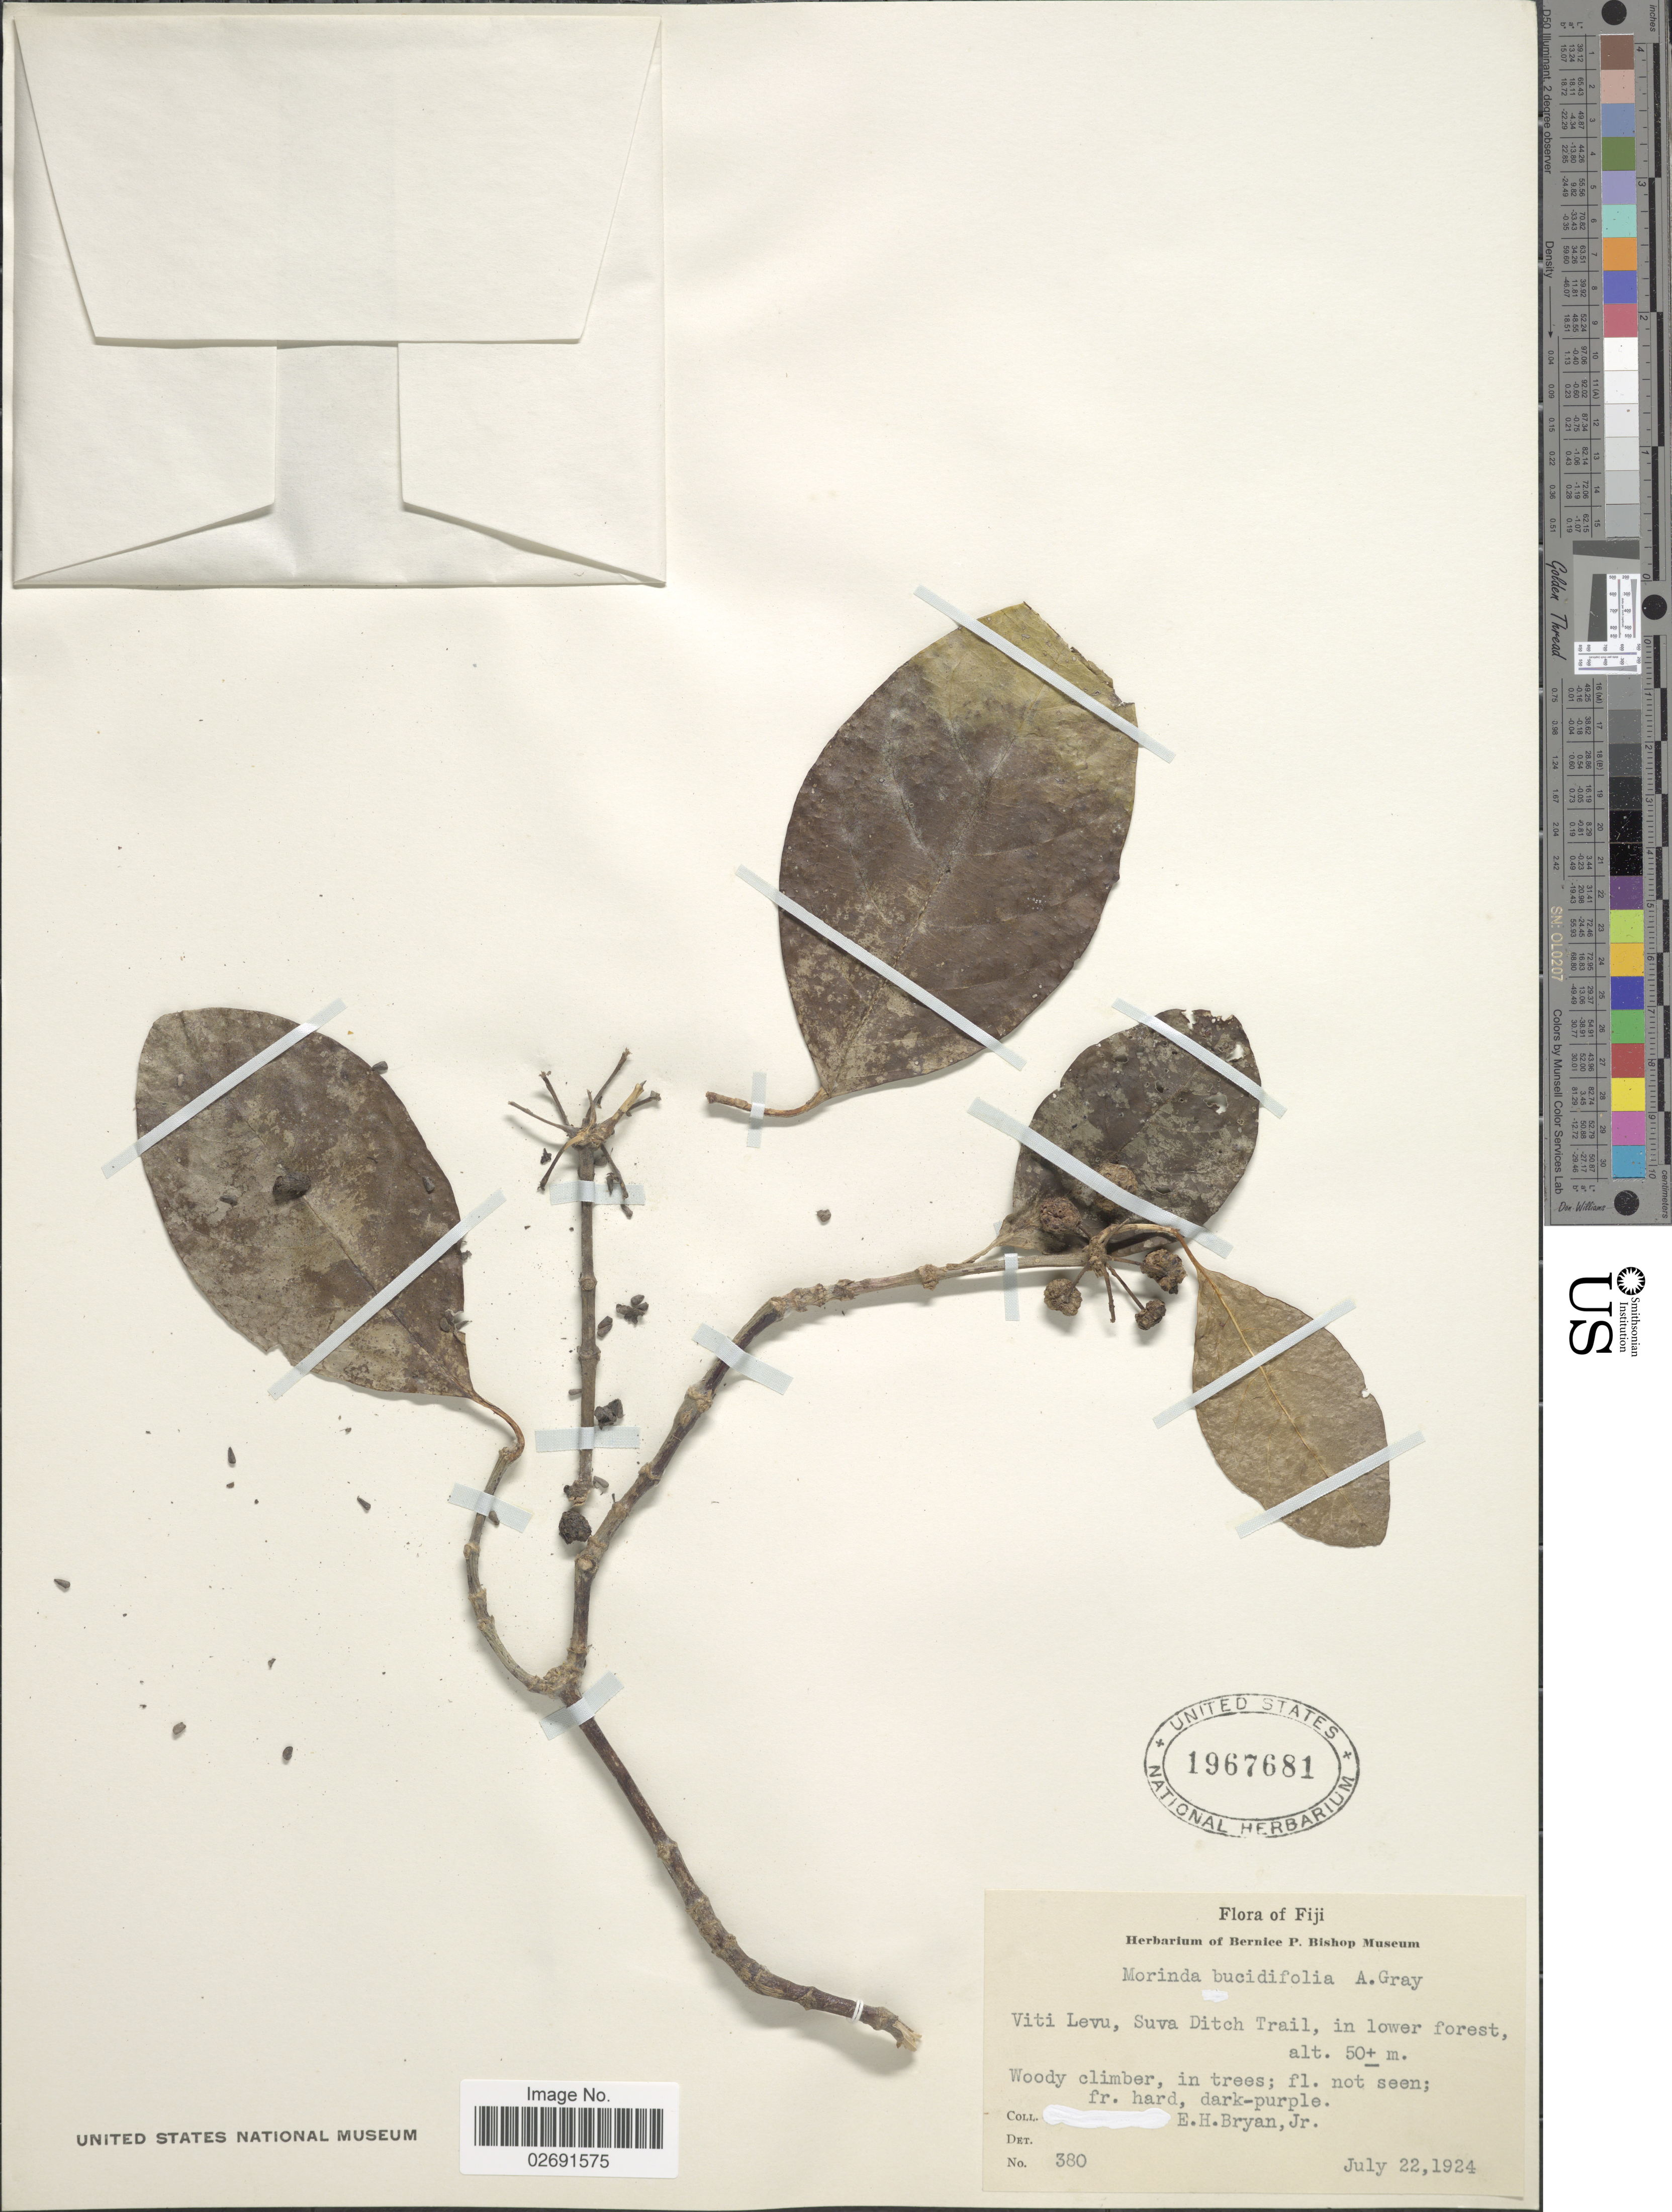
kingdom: Plantae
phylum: Tracheophyta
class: Magnoliopsida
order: Gentianales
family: Rubiaceae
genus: Gynochthodes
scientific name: Gynochthodes bucidifolia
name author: (A. Gray) Razafim. & B. Bremer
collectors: E. Bryan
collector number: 380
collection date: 1924-07-22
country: Fiji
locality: Viti Levu, Suva Ditch Trail, in lower forest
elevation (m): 50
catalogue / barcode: US 1967681